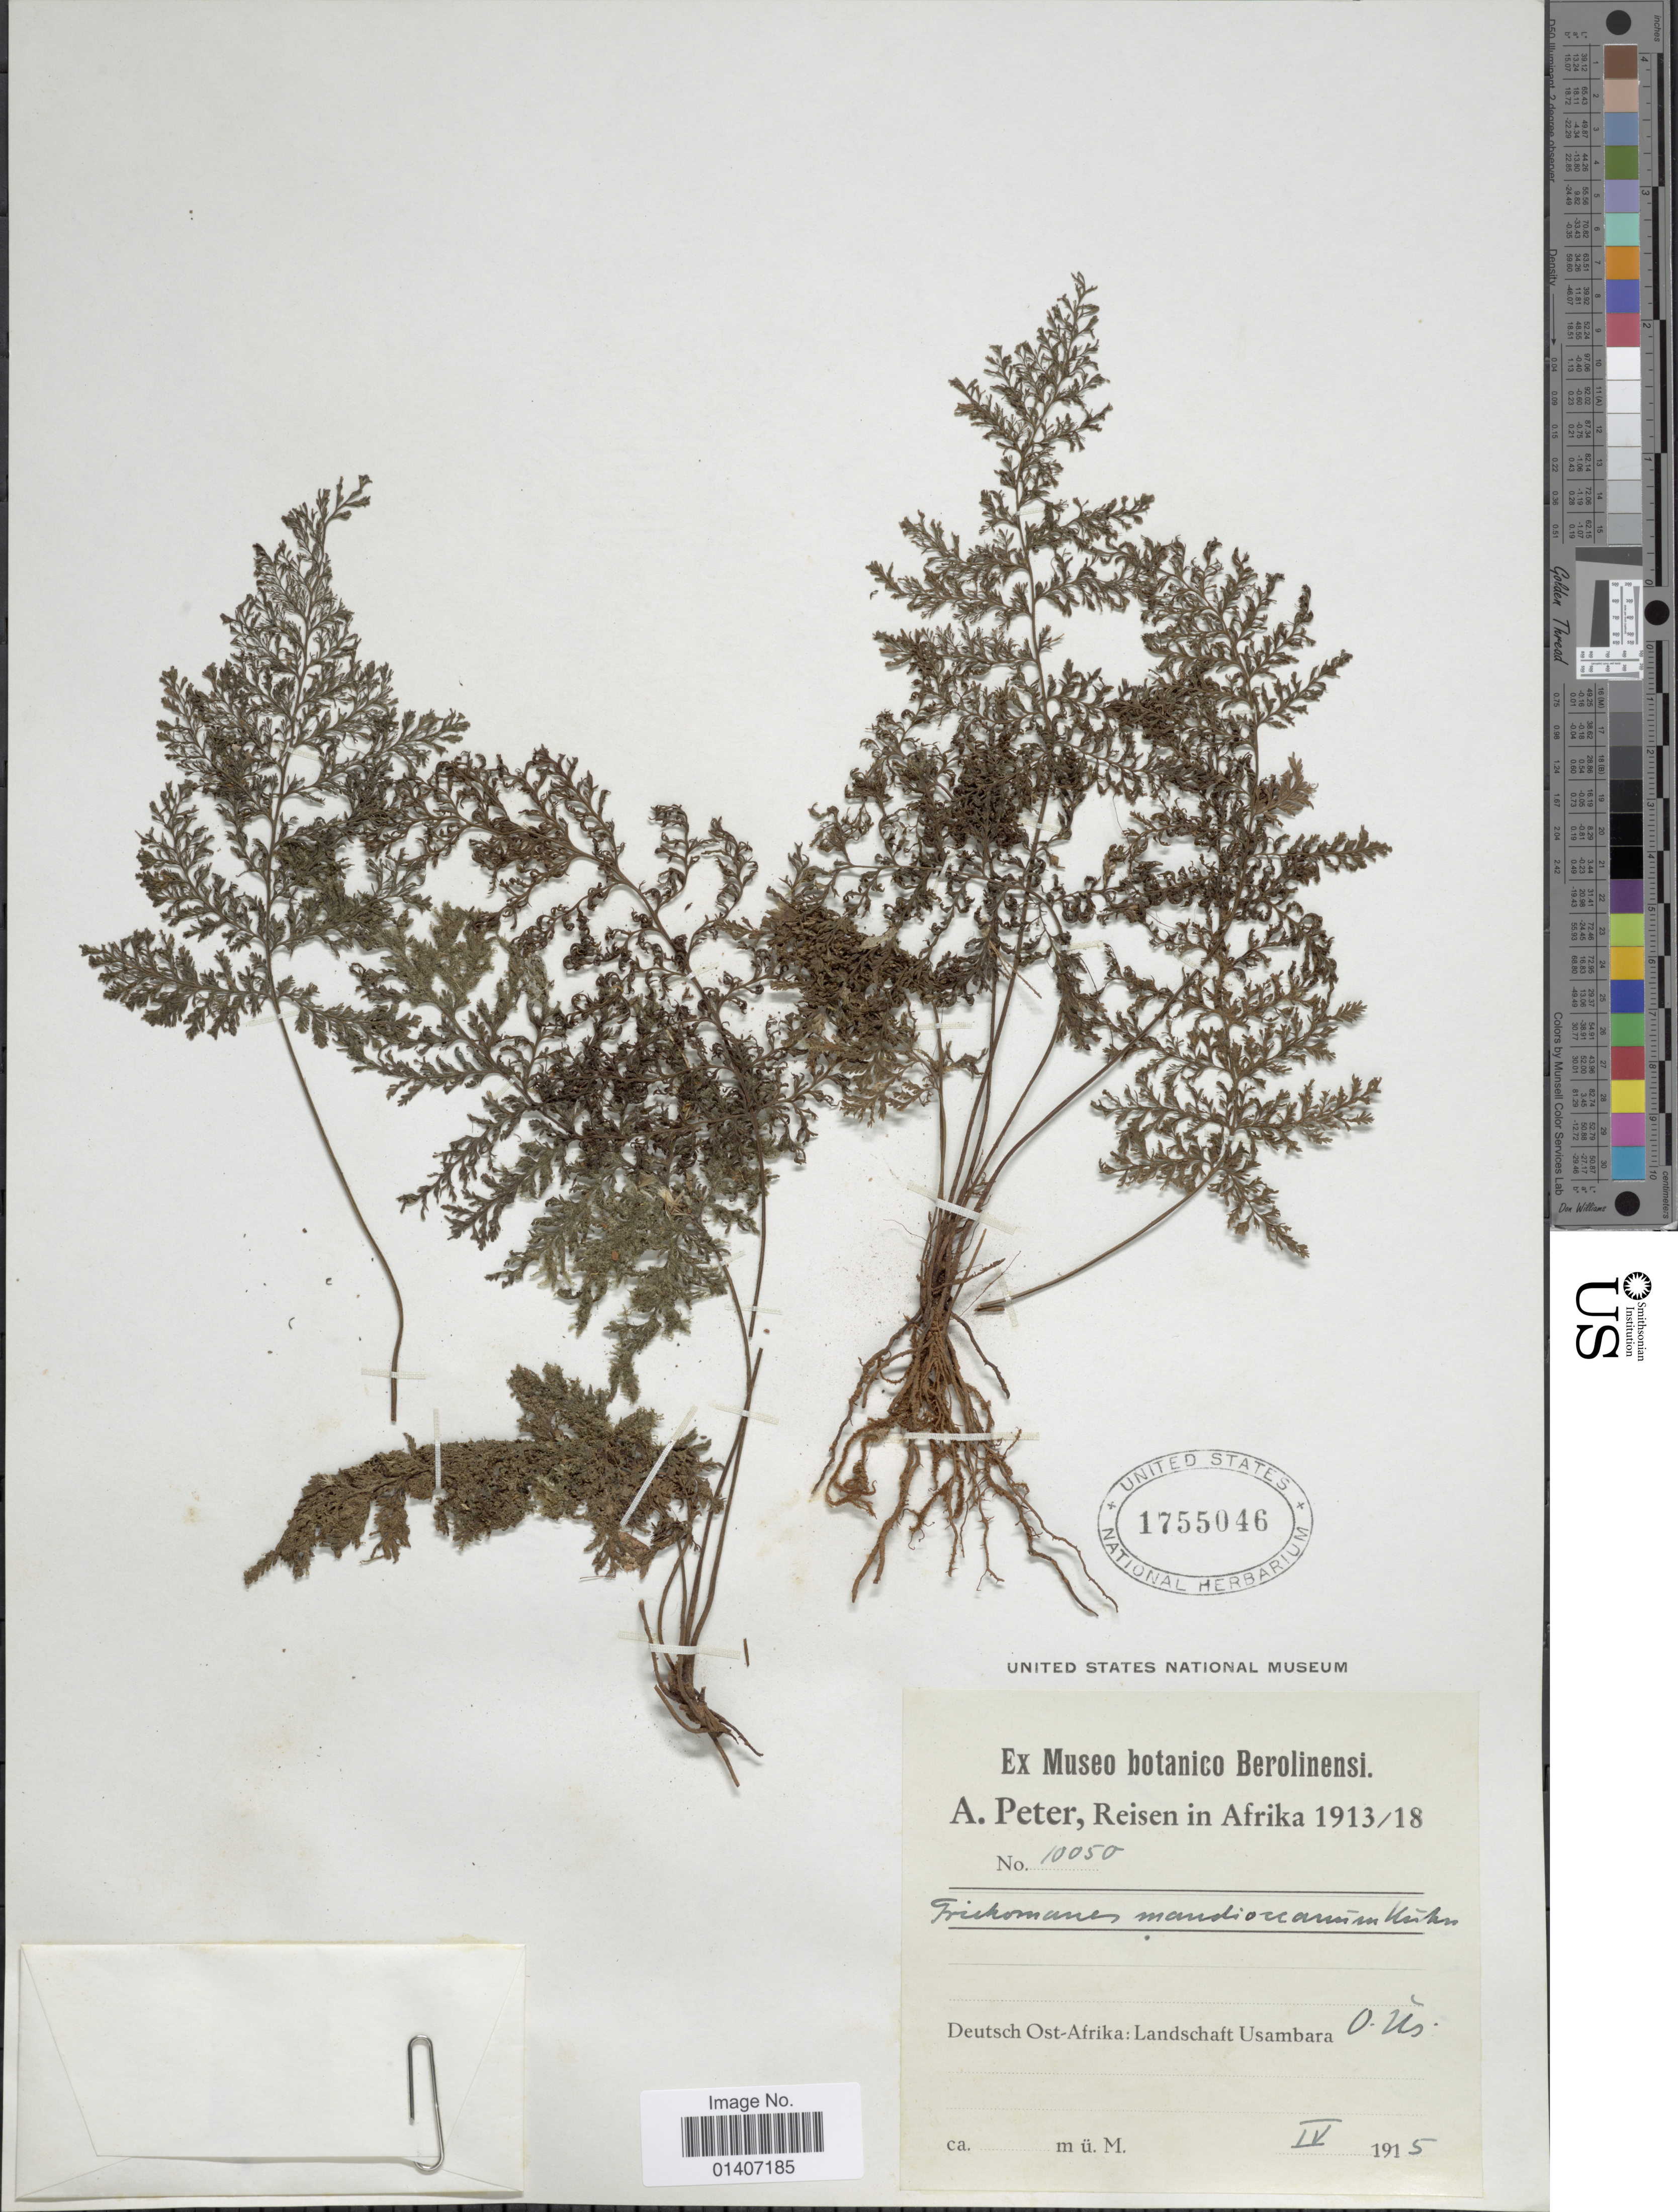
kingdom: Plantae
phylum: Tracheophyta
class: Polypodiopsida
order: Hymenophyllales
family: Hymenophyllaceae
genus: Abrodictyum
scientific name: Abrodictyum cupressoides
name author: (Desv.) Ebihara & Dubuisson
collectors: A. Peter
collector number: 10050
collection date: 1915-04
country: Tanzania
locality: Deutsch Ost-Afrika: Landschaft Usambara O. Us.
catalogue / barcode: US 1755046